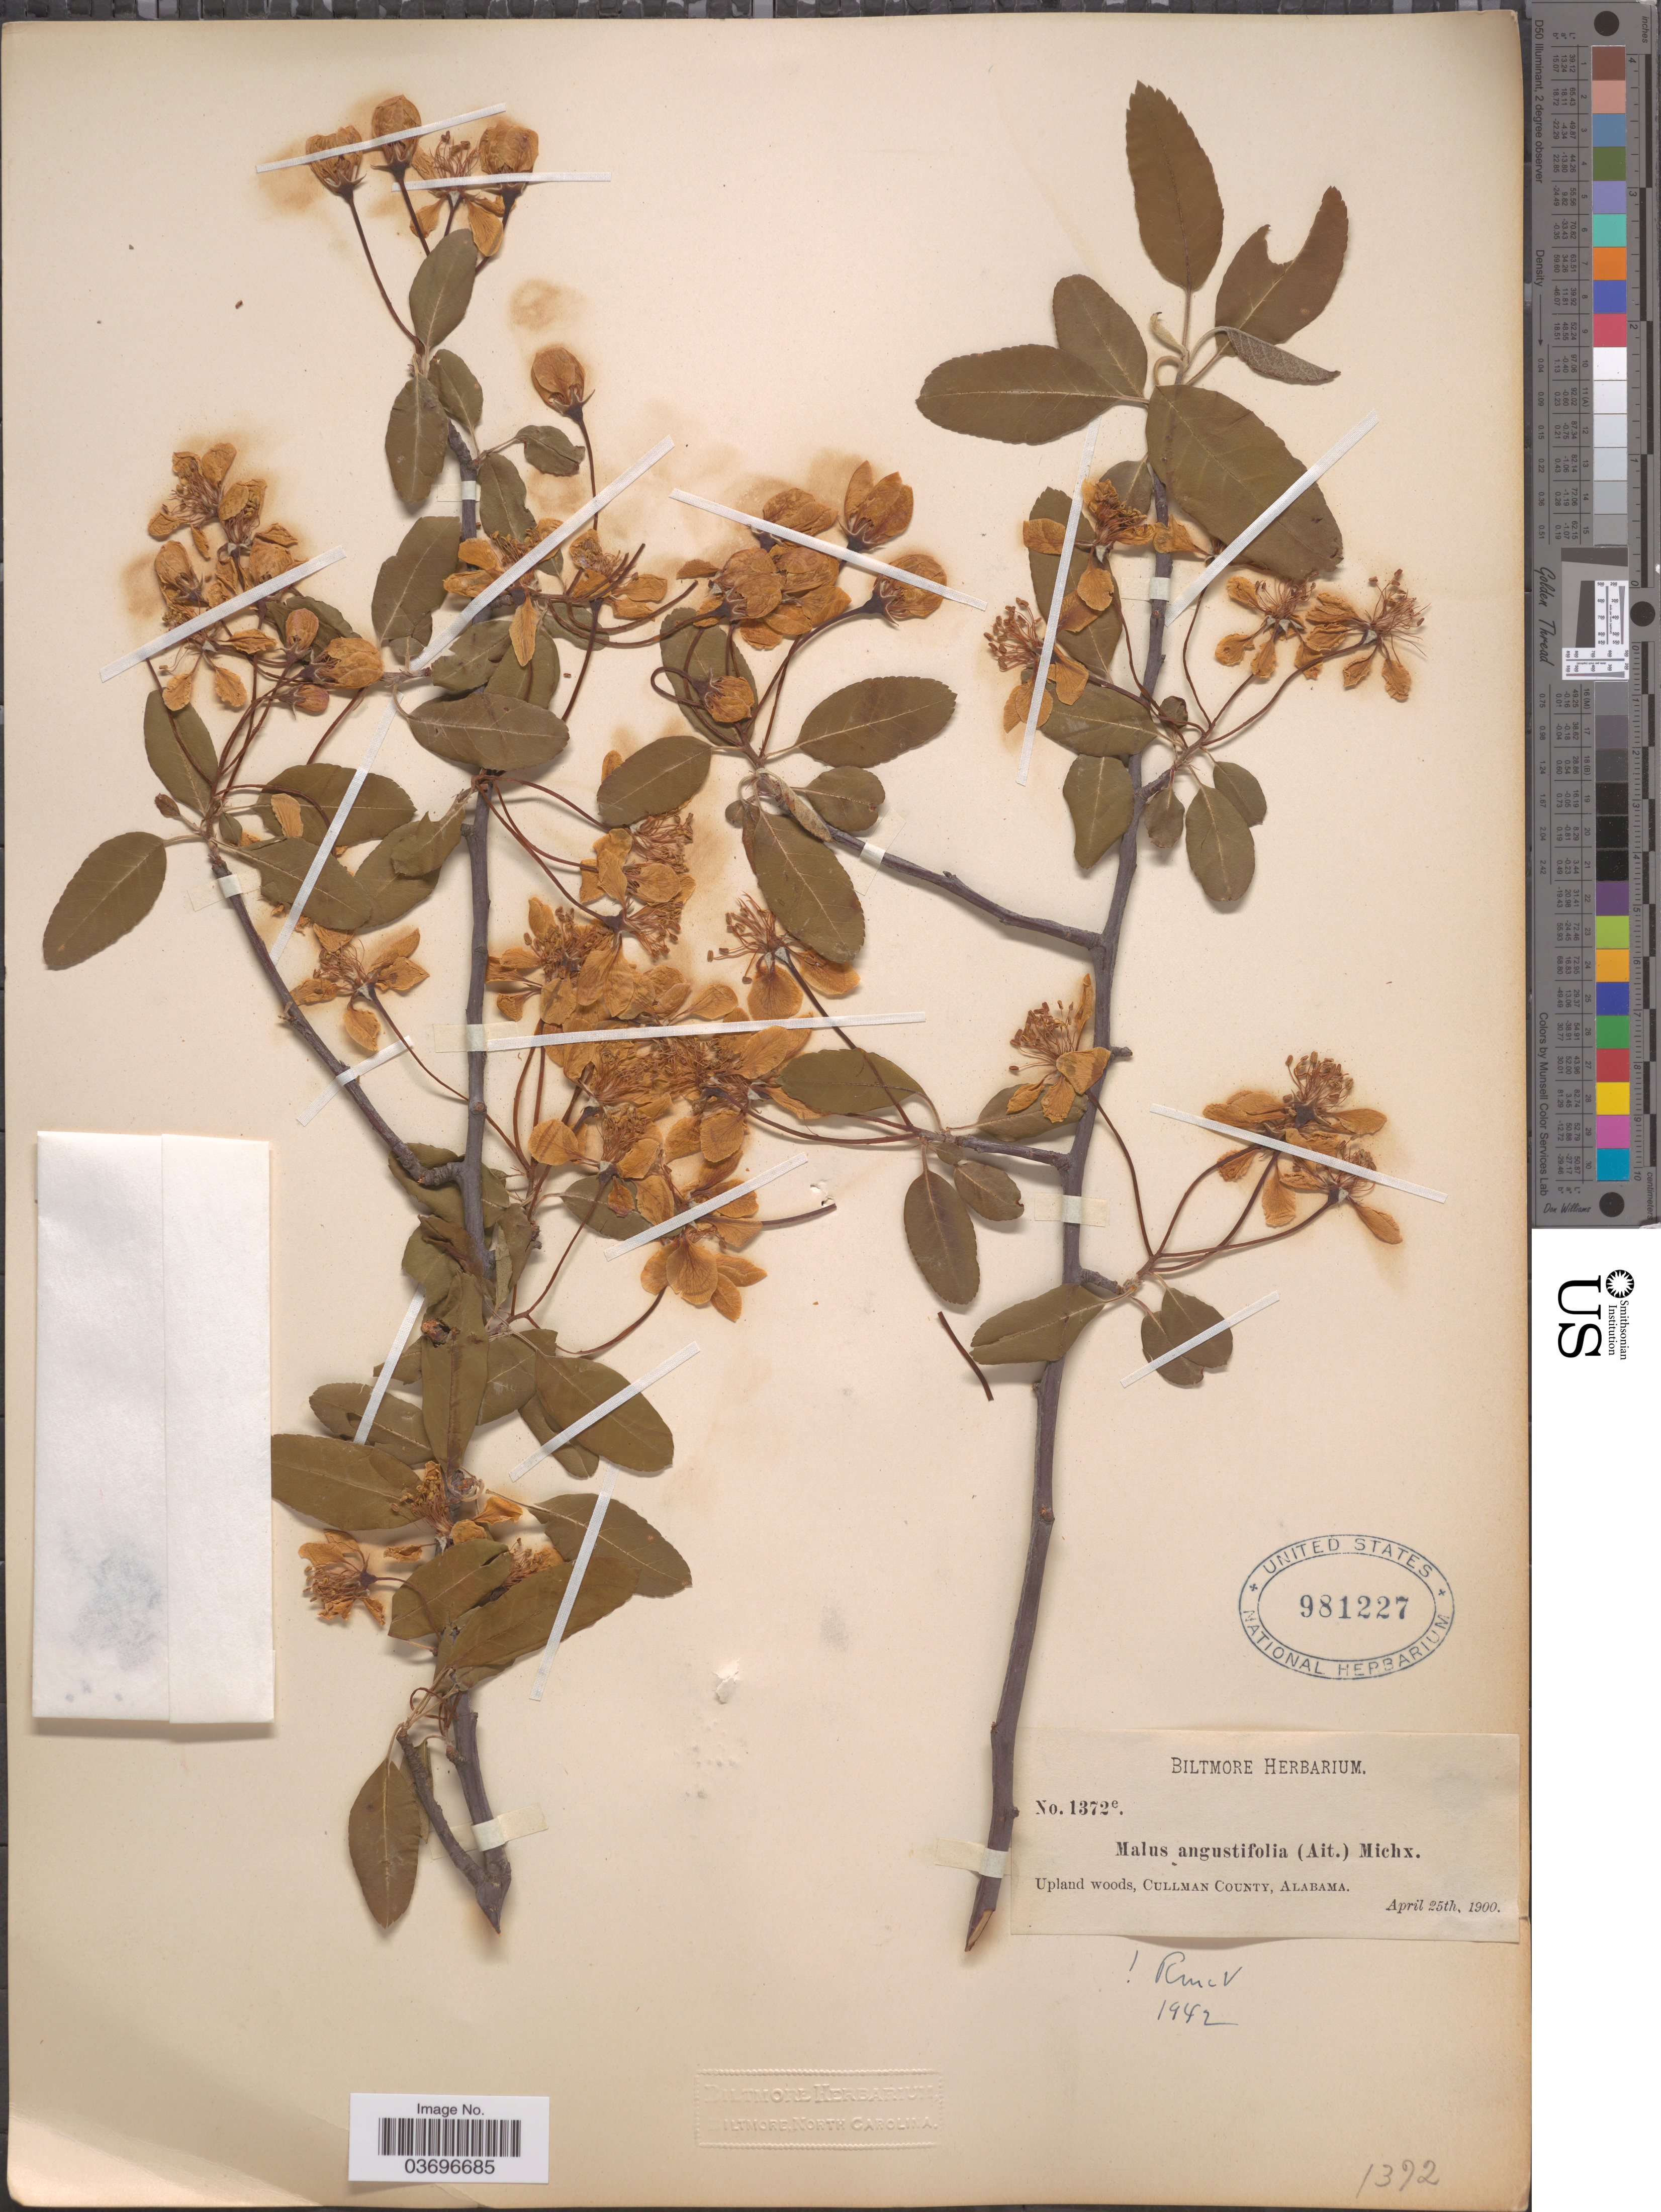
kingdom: Plantae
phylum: Tracheophyta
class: Magnoliopsida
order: Rosales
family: Rosaceae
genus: Malus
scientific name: Malus angustifolia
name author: (Aiton) Michx.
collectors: ex herb. Biltmore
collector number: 1372e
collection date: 1900-04-25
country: United States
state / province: Alabama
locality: Upland woods, Cullman County.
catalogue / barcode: US 981227